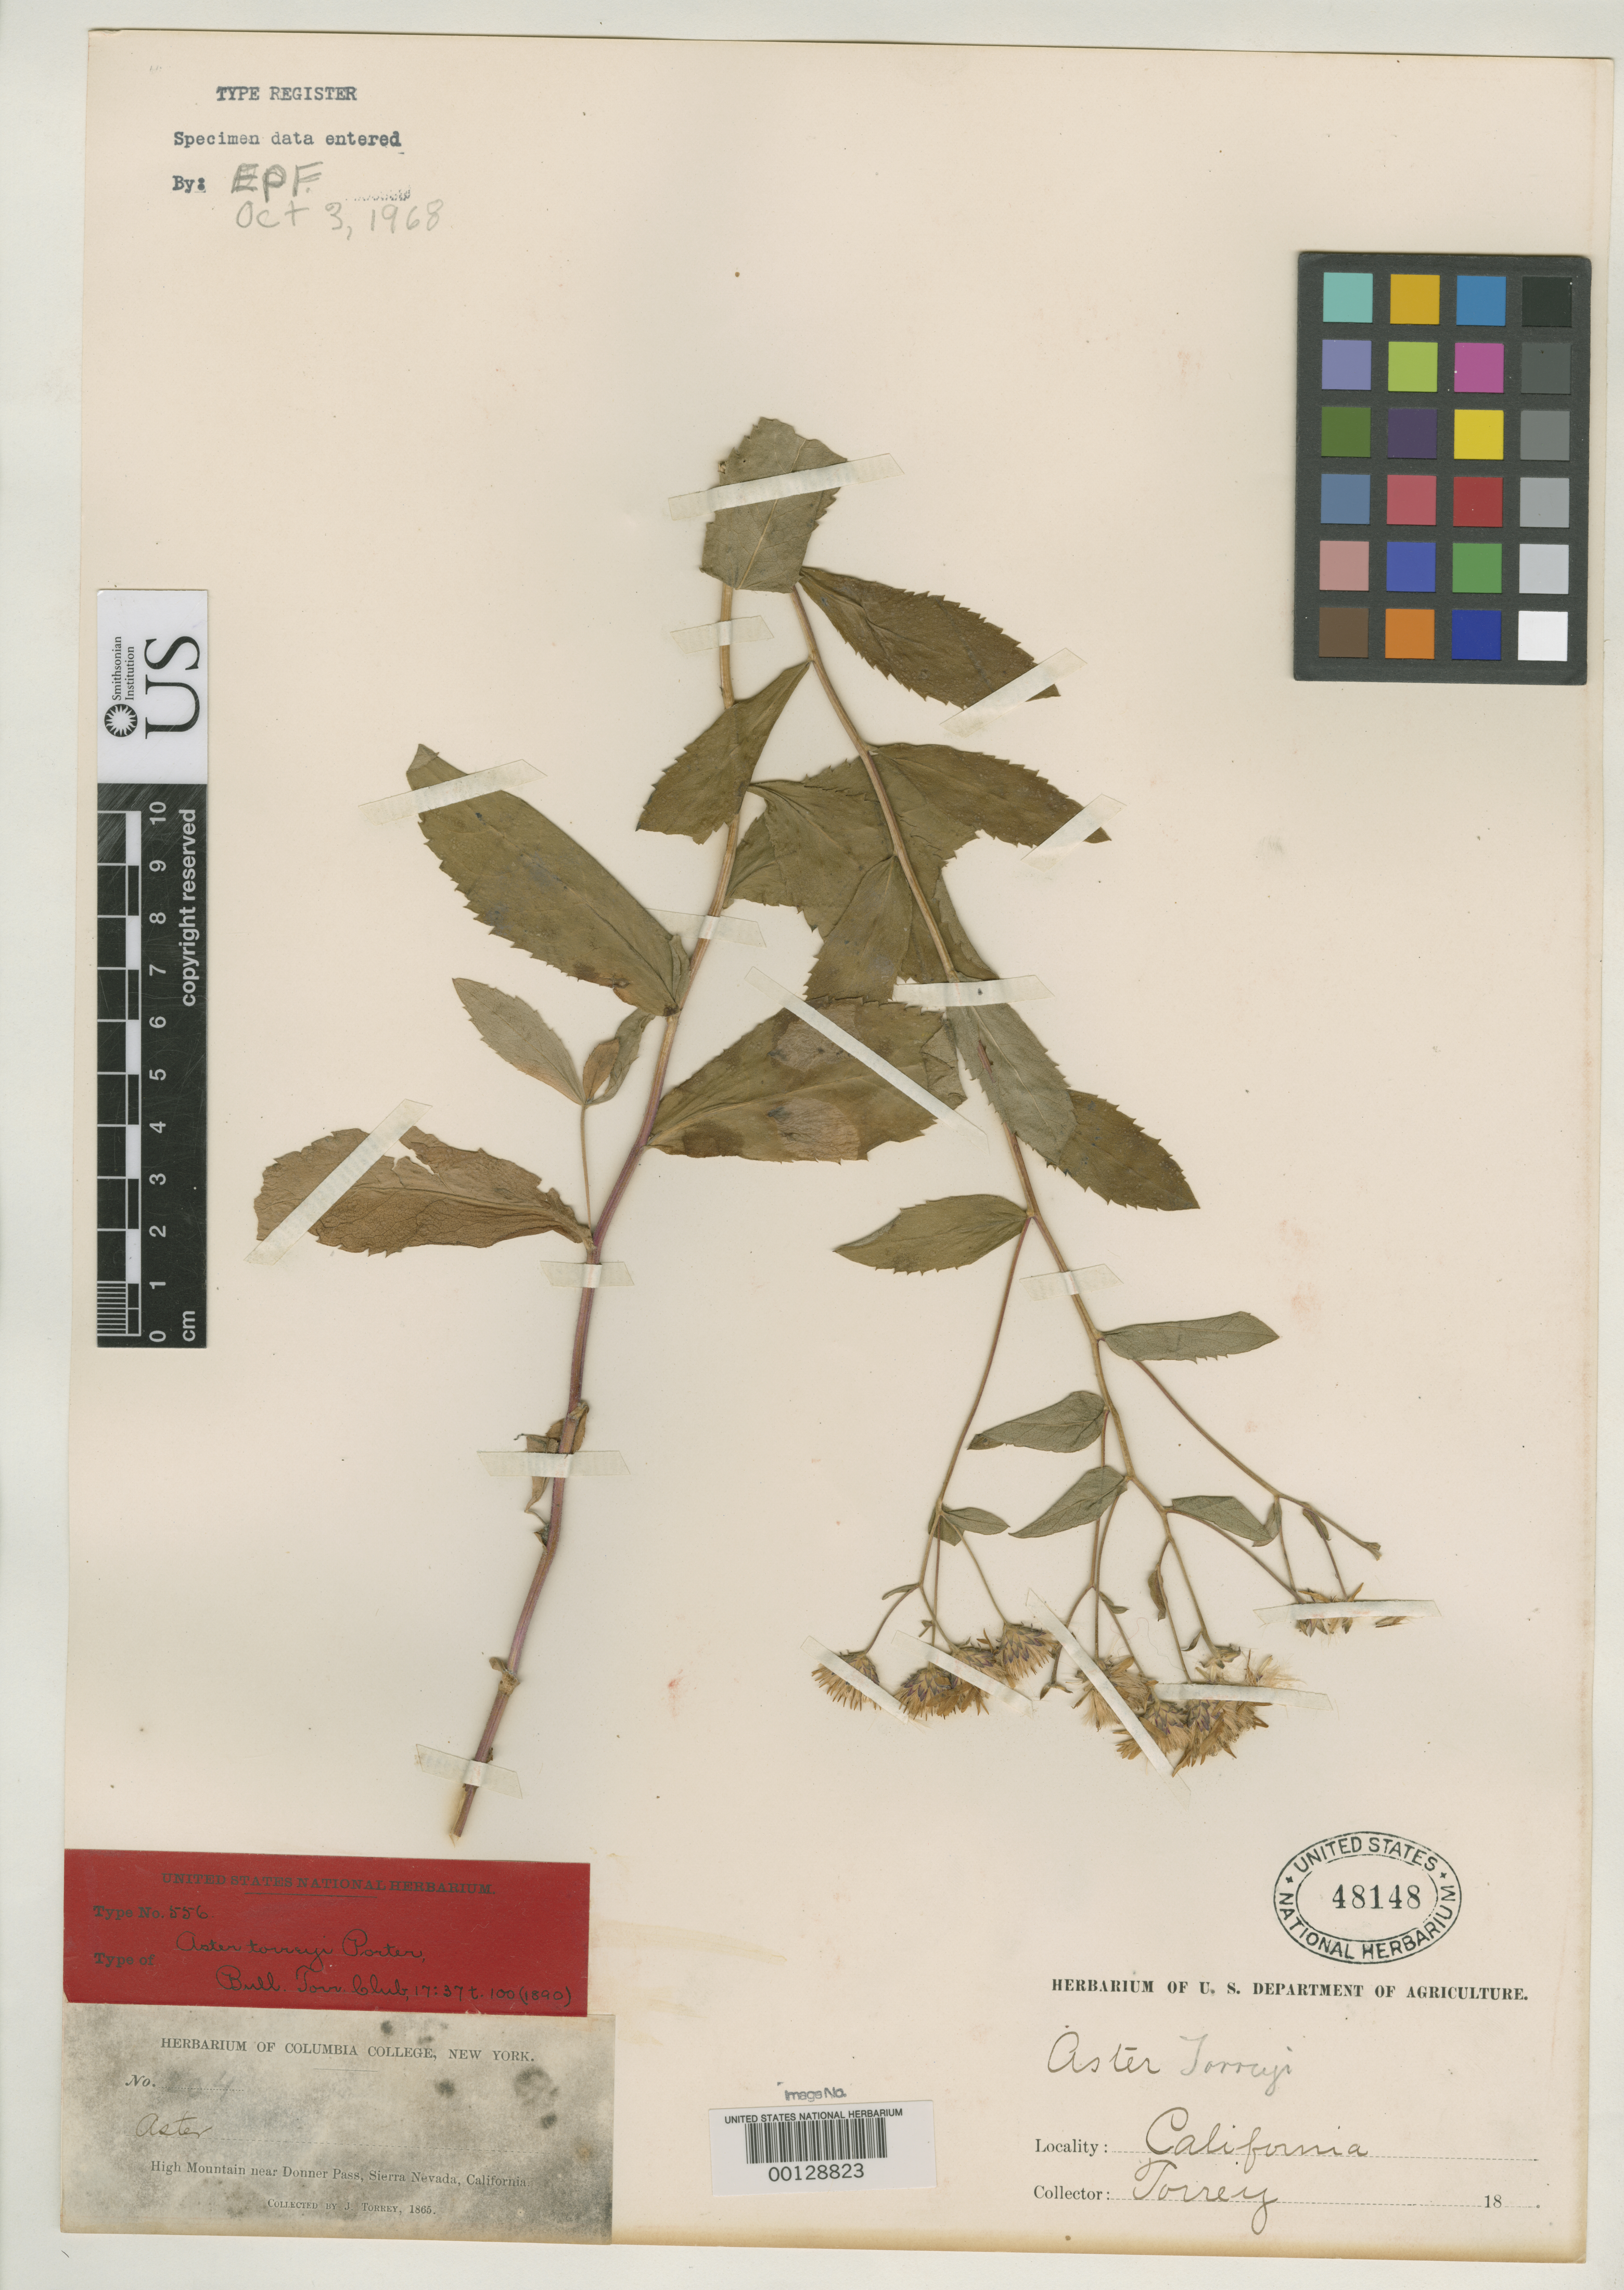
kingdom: Plantae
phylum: Tracheophyta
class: Magnoliopsida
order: Asterales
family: Asteraceae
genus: Aster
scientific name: Aster torreyi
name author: Porter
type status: Type Collection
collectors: J. Torrey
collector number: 204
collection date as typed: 1865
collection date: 1865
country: United States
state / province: California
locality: High Mt., Donner Pass.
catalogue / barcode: US 48148